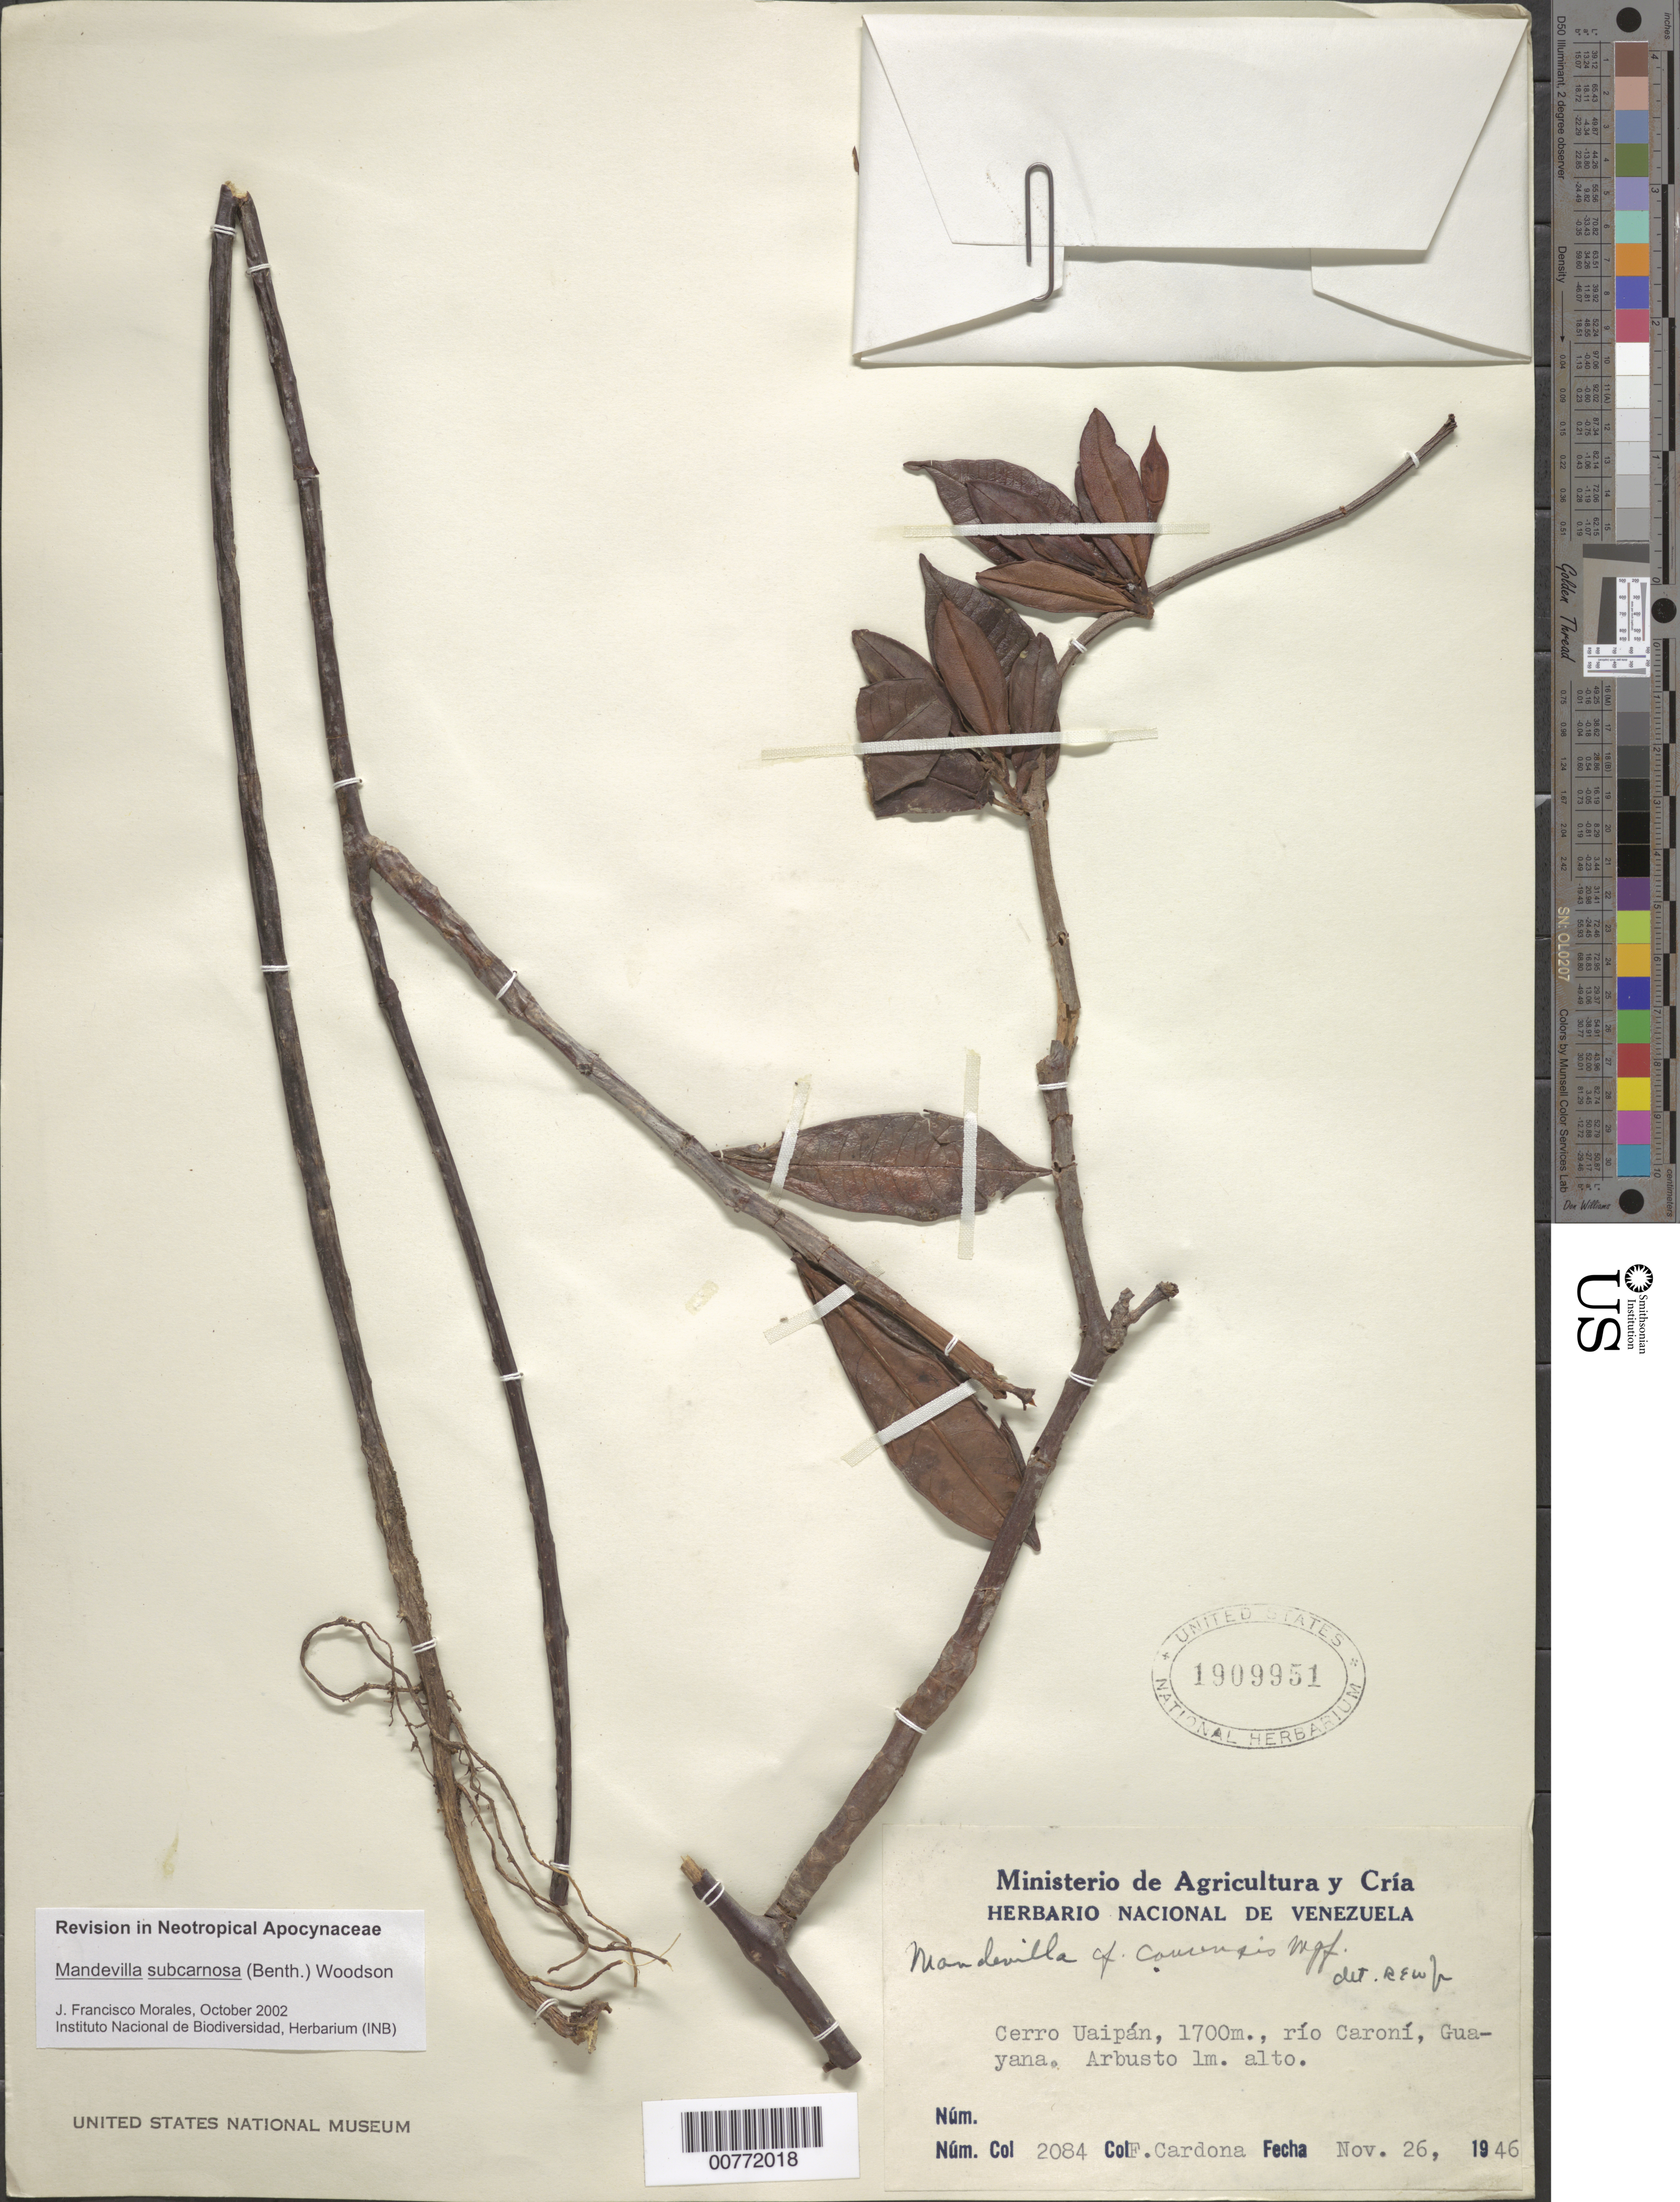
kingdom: Plantae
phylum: Tracheophyta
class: Magnoliopsida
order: Gentianales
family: Apocynaceae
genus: Mandevilla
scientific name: Mandevilla subcarnosa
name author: (Benth.) Woodson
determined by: Morales, J. F.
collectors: F. Cardona Puig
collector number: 2084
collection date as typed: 26-Nov-46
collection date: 1946-11-26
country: Venezuela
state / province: Bolívar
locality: Cerro Uaipán, Río Caroní; Guayana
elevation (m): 1700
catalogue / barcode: US 1909951